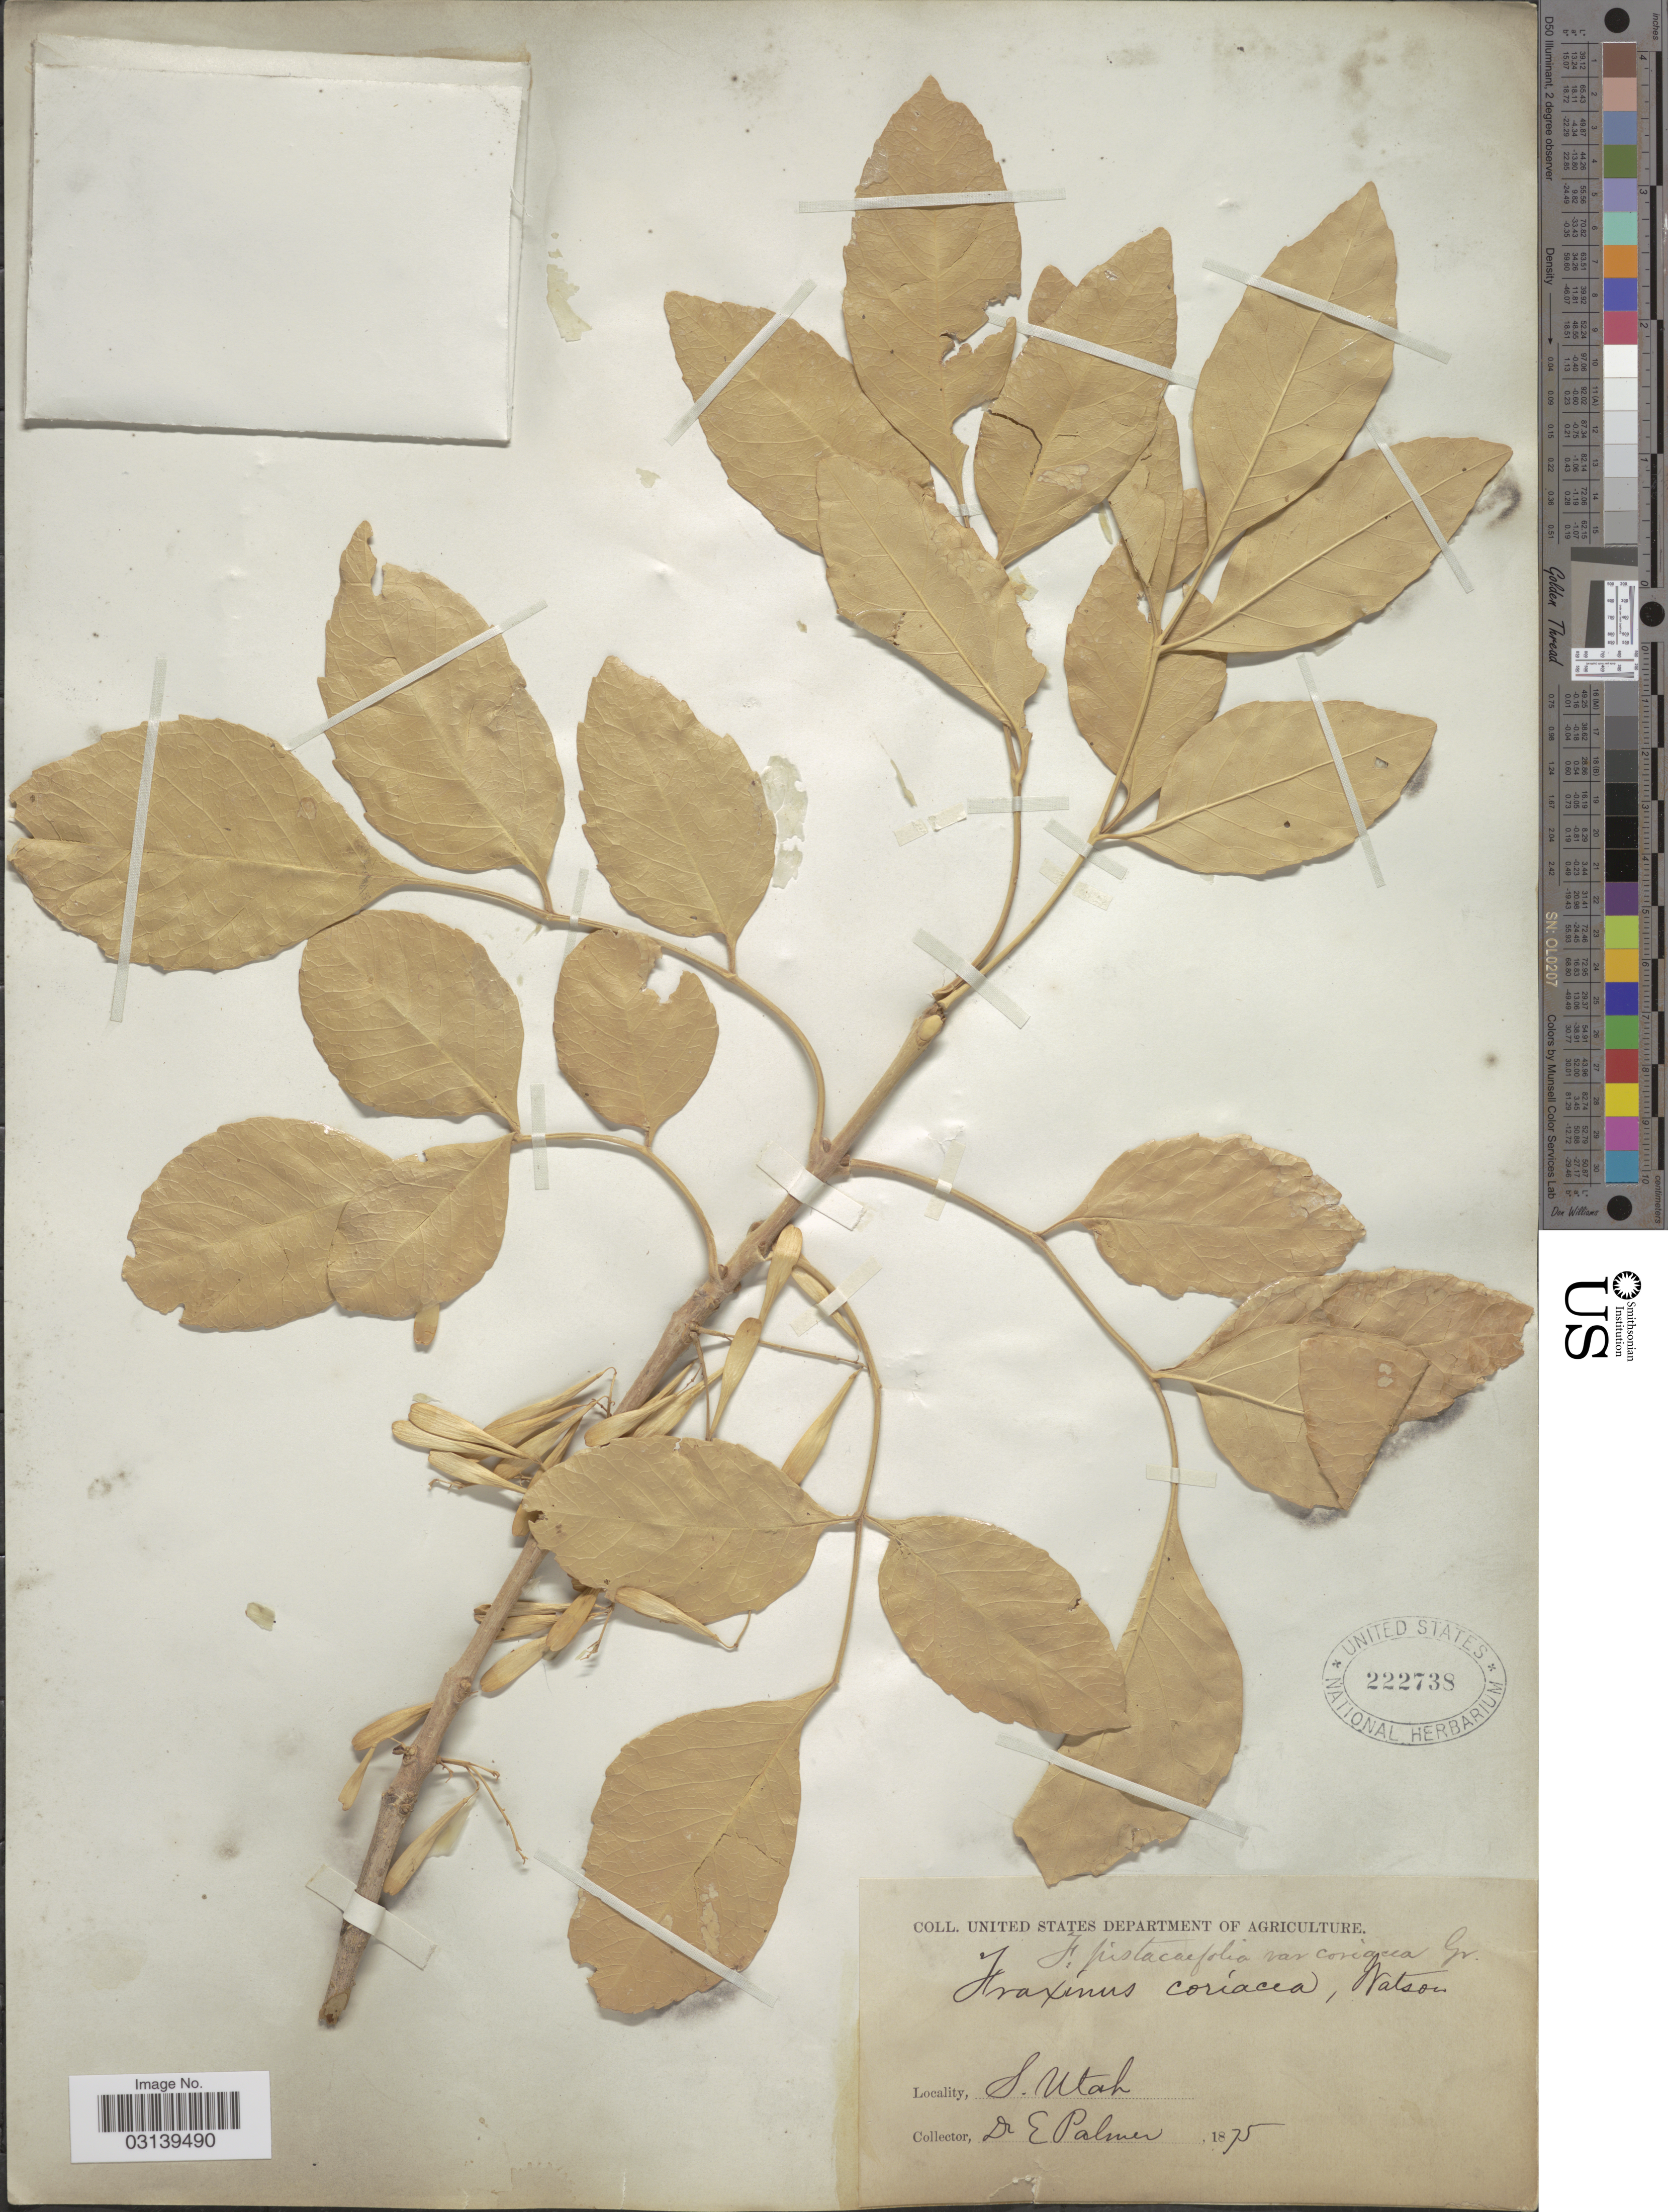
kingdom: Plantae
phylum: Tracheophyta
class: Magnoliopsida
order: Lamiales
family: Oleaceae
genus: Fraxinus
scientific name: Fraxinus velutina var. coriacea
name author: (S. Watson) Rehder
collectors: E. Palmer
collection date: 1875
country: United States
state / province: Utah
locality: S. Utah.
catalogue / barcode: US 222738